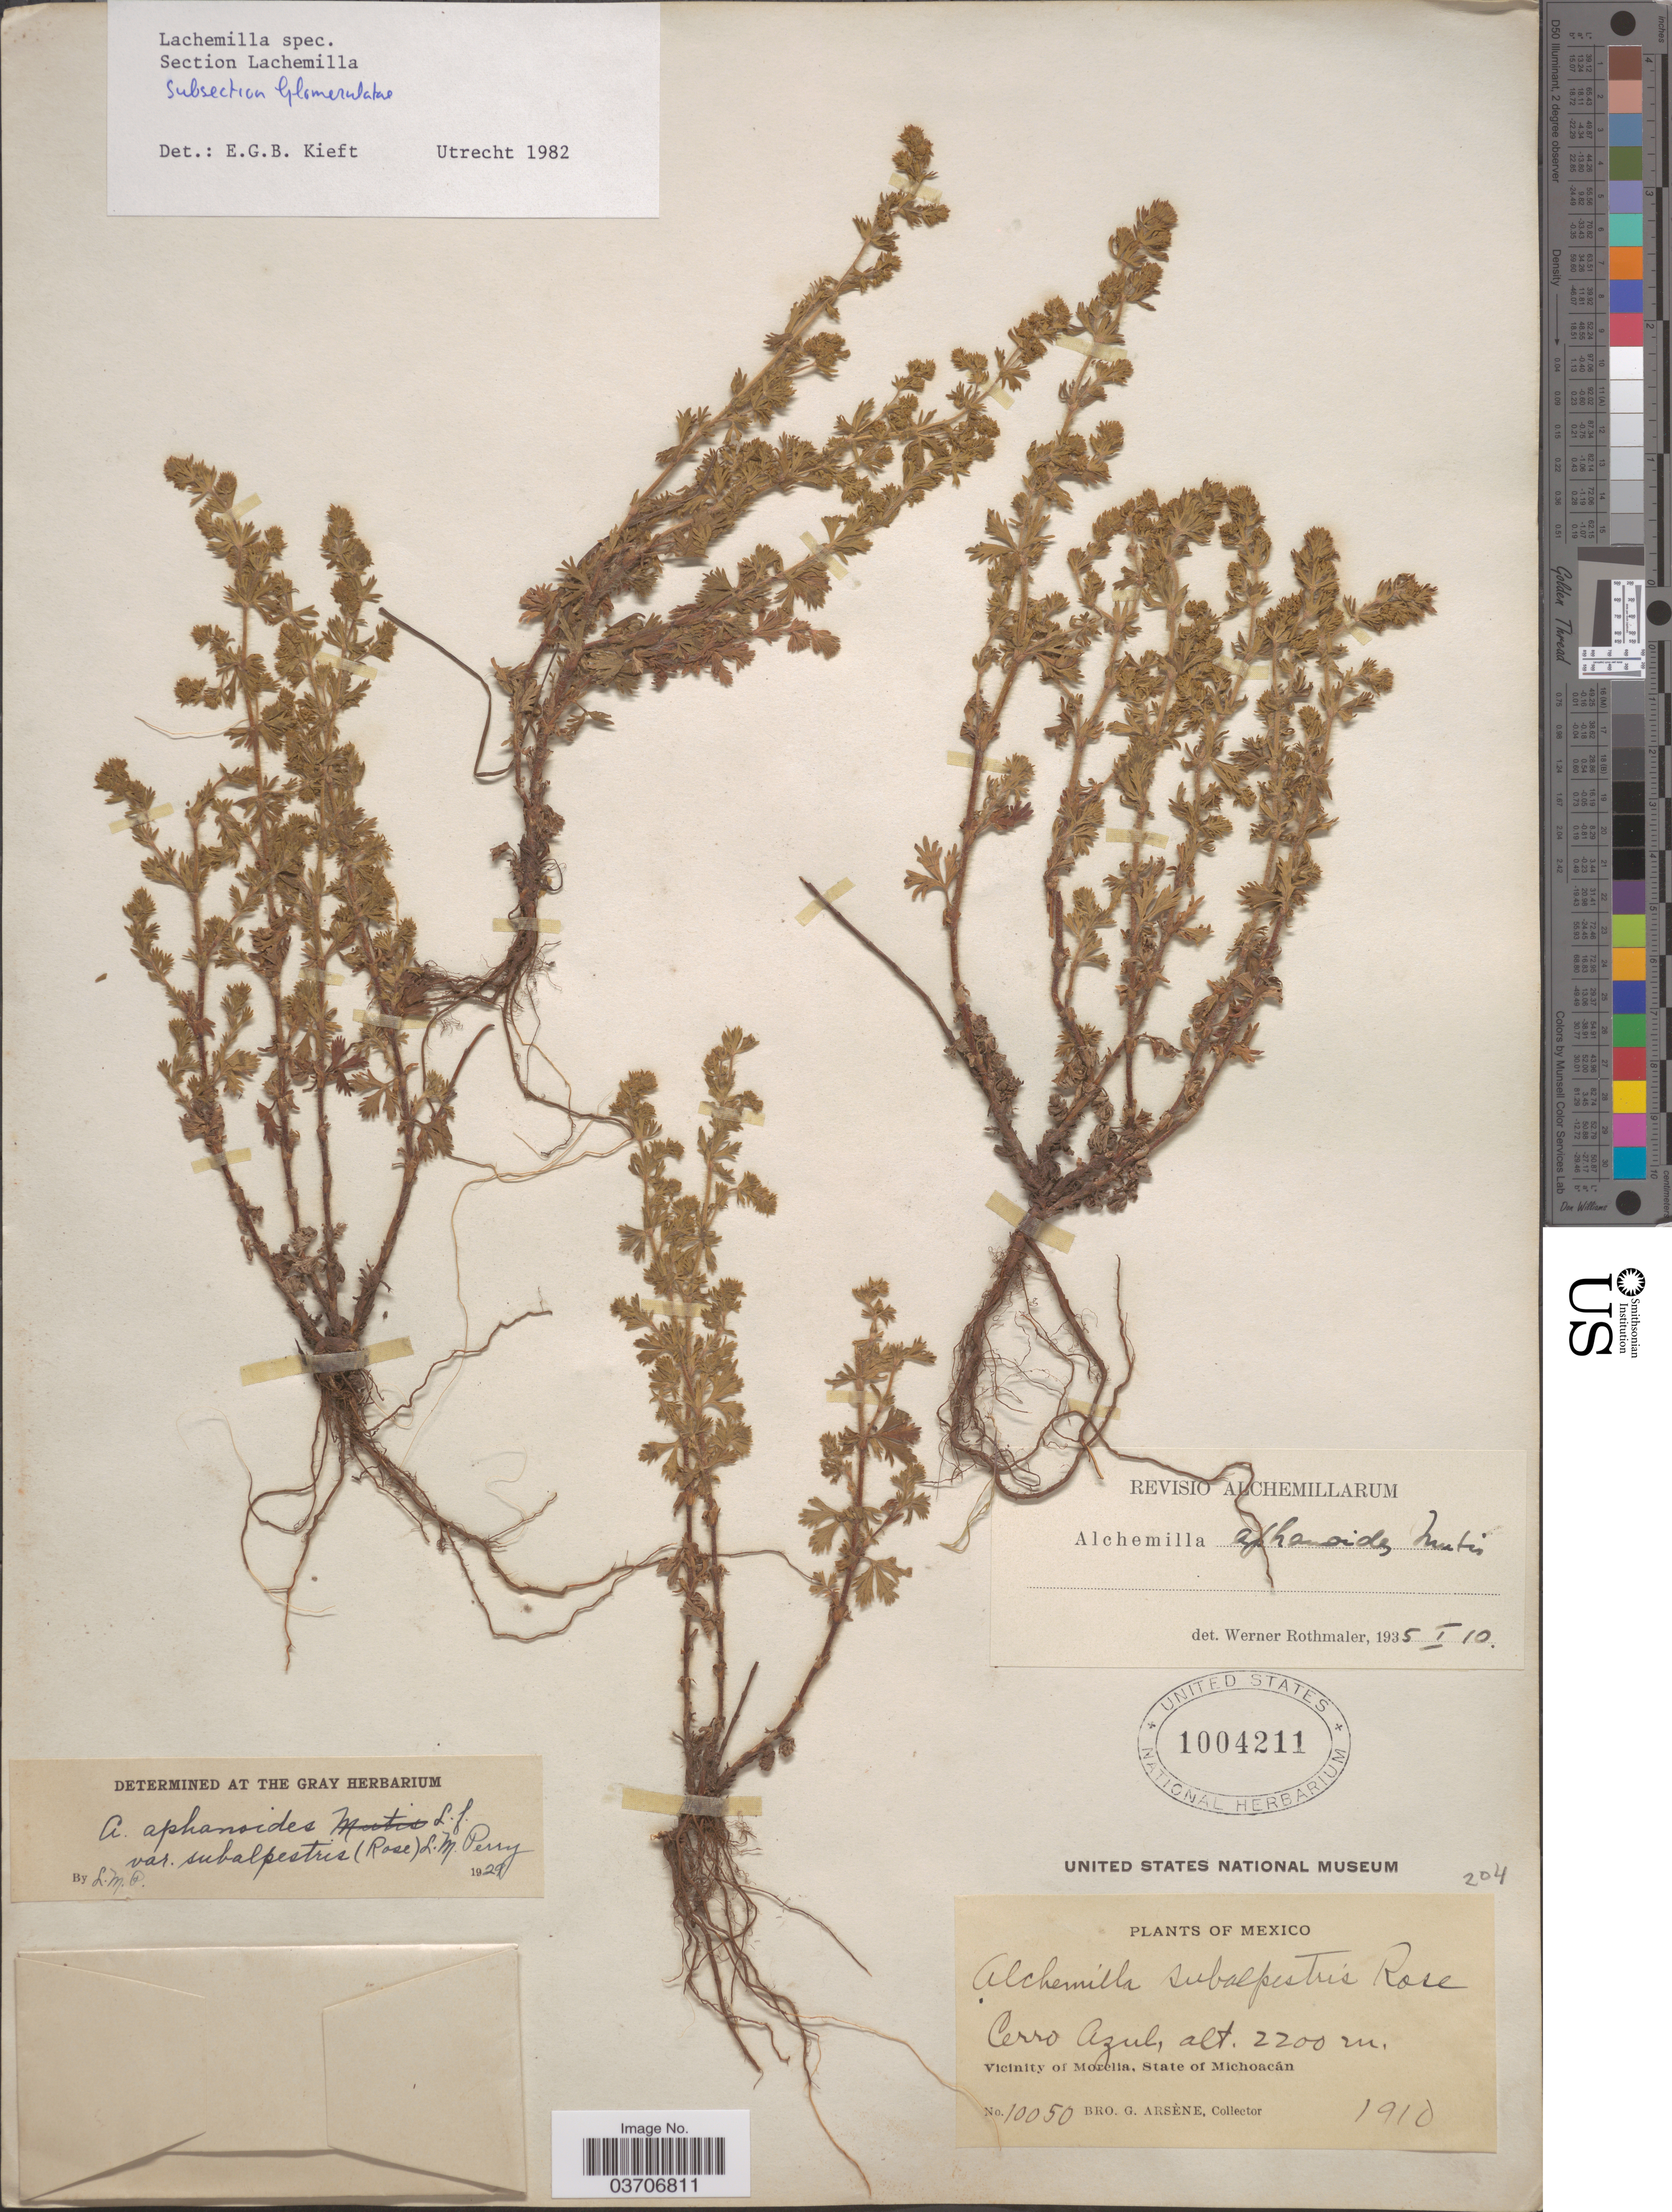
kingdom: Plantae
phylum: Tracheophyta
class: Magnoliopsida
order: Rosales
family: Rosaceae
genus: Lachemilla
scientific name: Lachemilla sp.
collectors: Bro. G. Arsène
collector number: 10050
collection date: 1910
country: Mexico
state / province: Michoacán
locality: Cerro Azul. Vicinity of Morelia.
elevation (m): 2200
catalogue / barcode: US 1004211